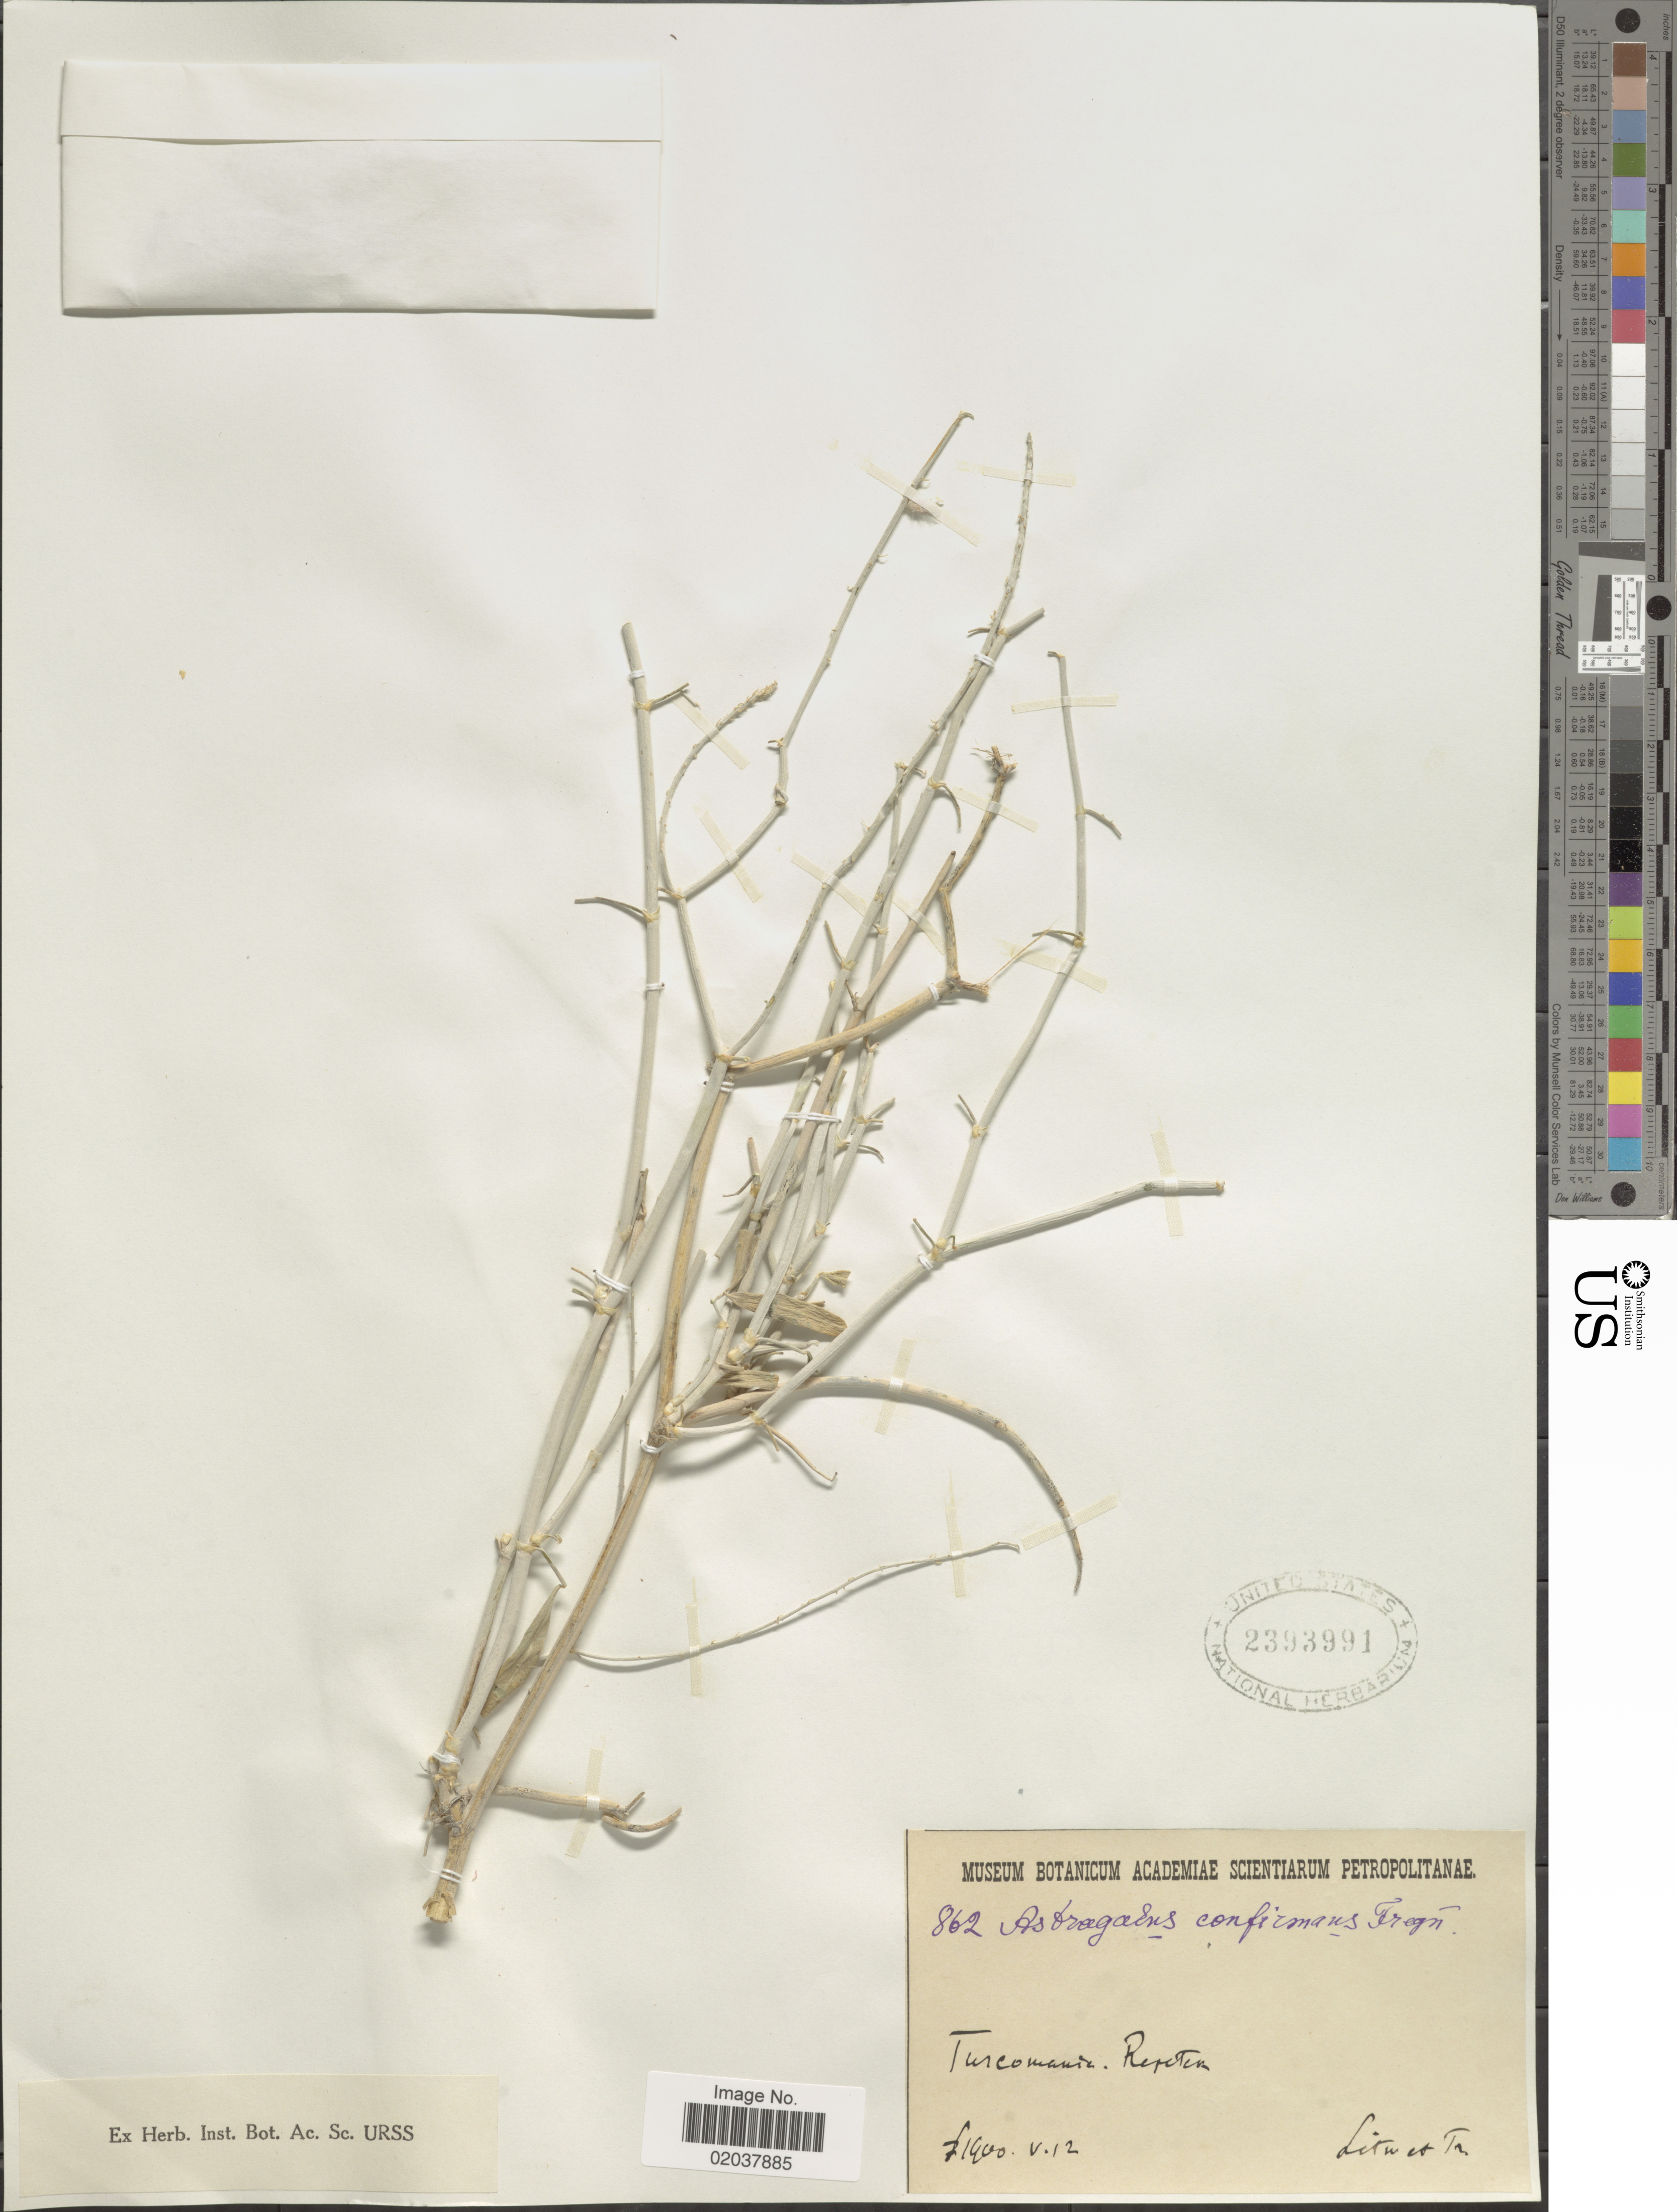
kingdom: Plantae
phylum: Tracheophyta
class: Magnoliopsida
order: Fabales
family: Fabaceae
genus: Astragalus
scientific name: Astragalus confirmans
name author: Freyn & Bornm.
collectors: Litw. & Collector illegible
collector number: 862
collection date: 1900-05-12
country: Turkmenistan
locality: Turcomania, Repetek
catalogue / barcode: US 2393991